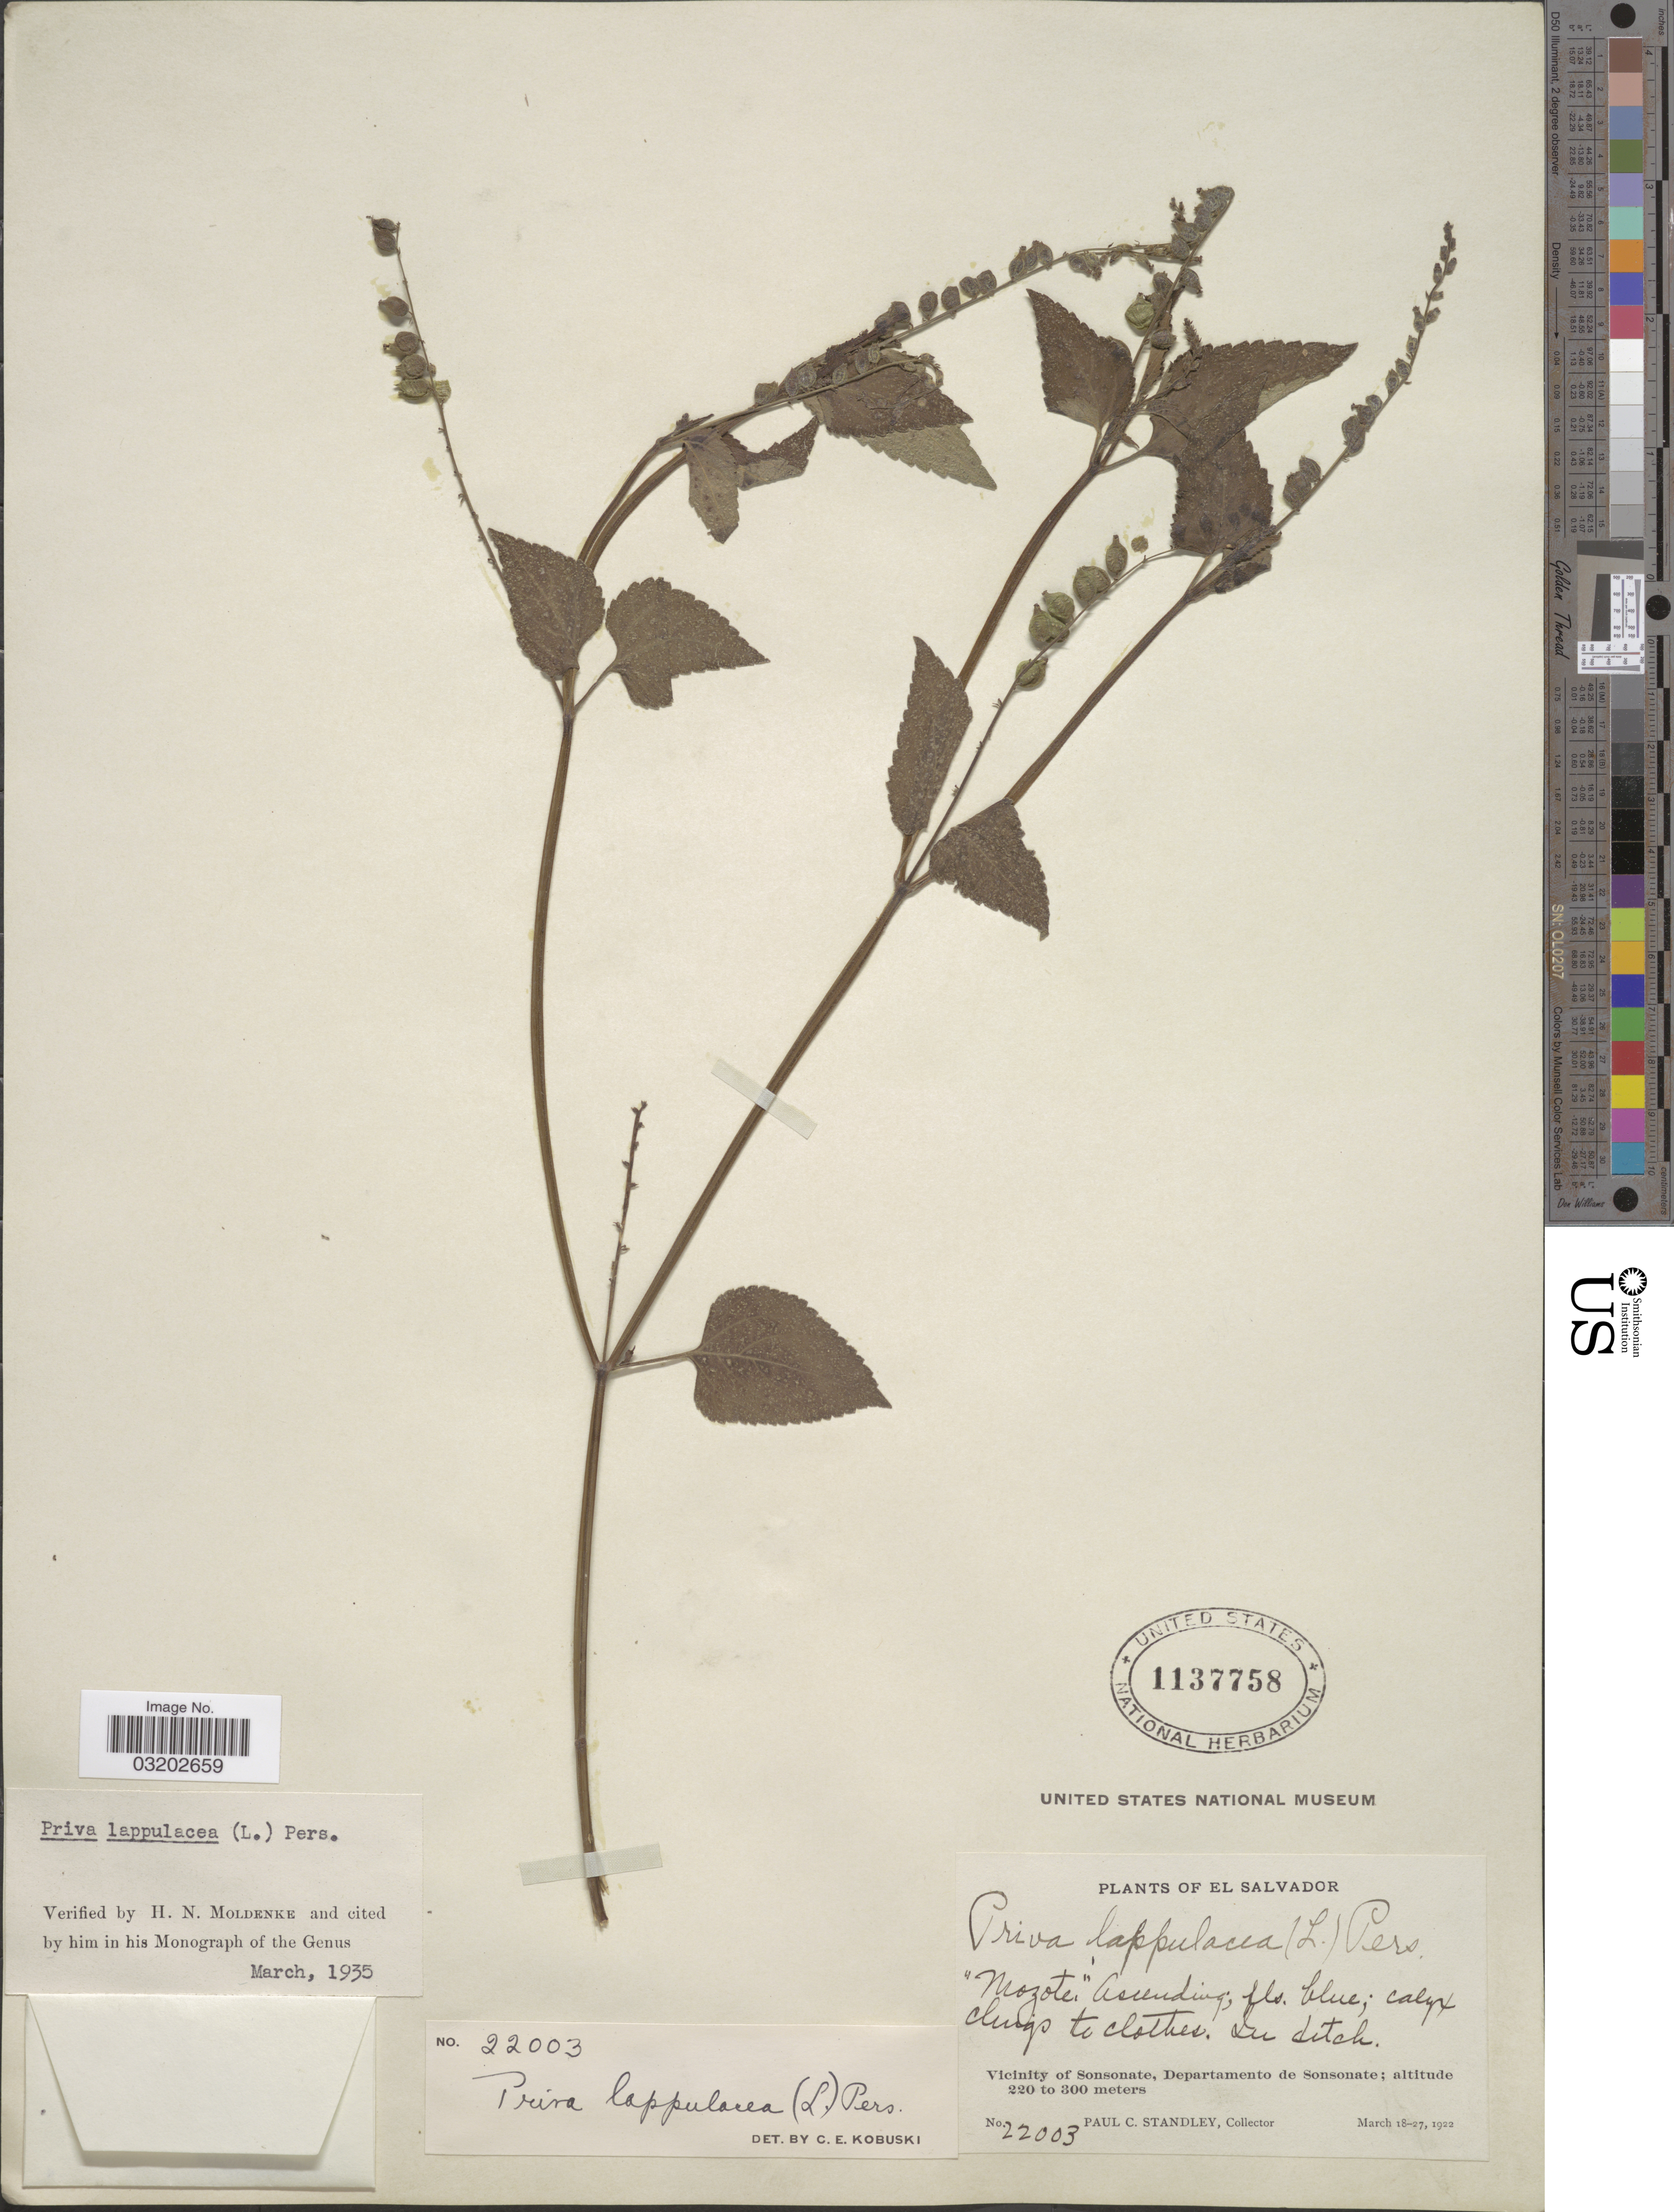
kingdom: Plantae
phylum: Tracheophyta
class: Magnoliopsida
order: Lamiales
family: Verbenaceae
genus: Priva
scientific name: Priva lappulacea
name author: (L.) Pers.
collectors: P. C. Standley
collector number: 22003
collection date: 1922-03-18/1922-03-27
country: El Salvador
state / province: Sonsonate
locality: Vicinity of Sonsonate, Departamento de Sonsonate.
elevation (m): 220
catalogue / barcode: US 1137758